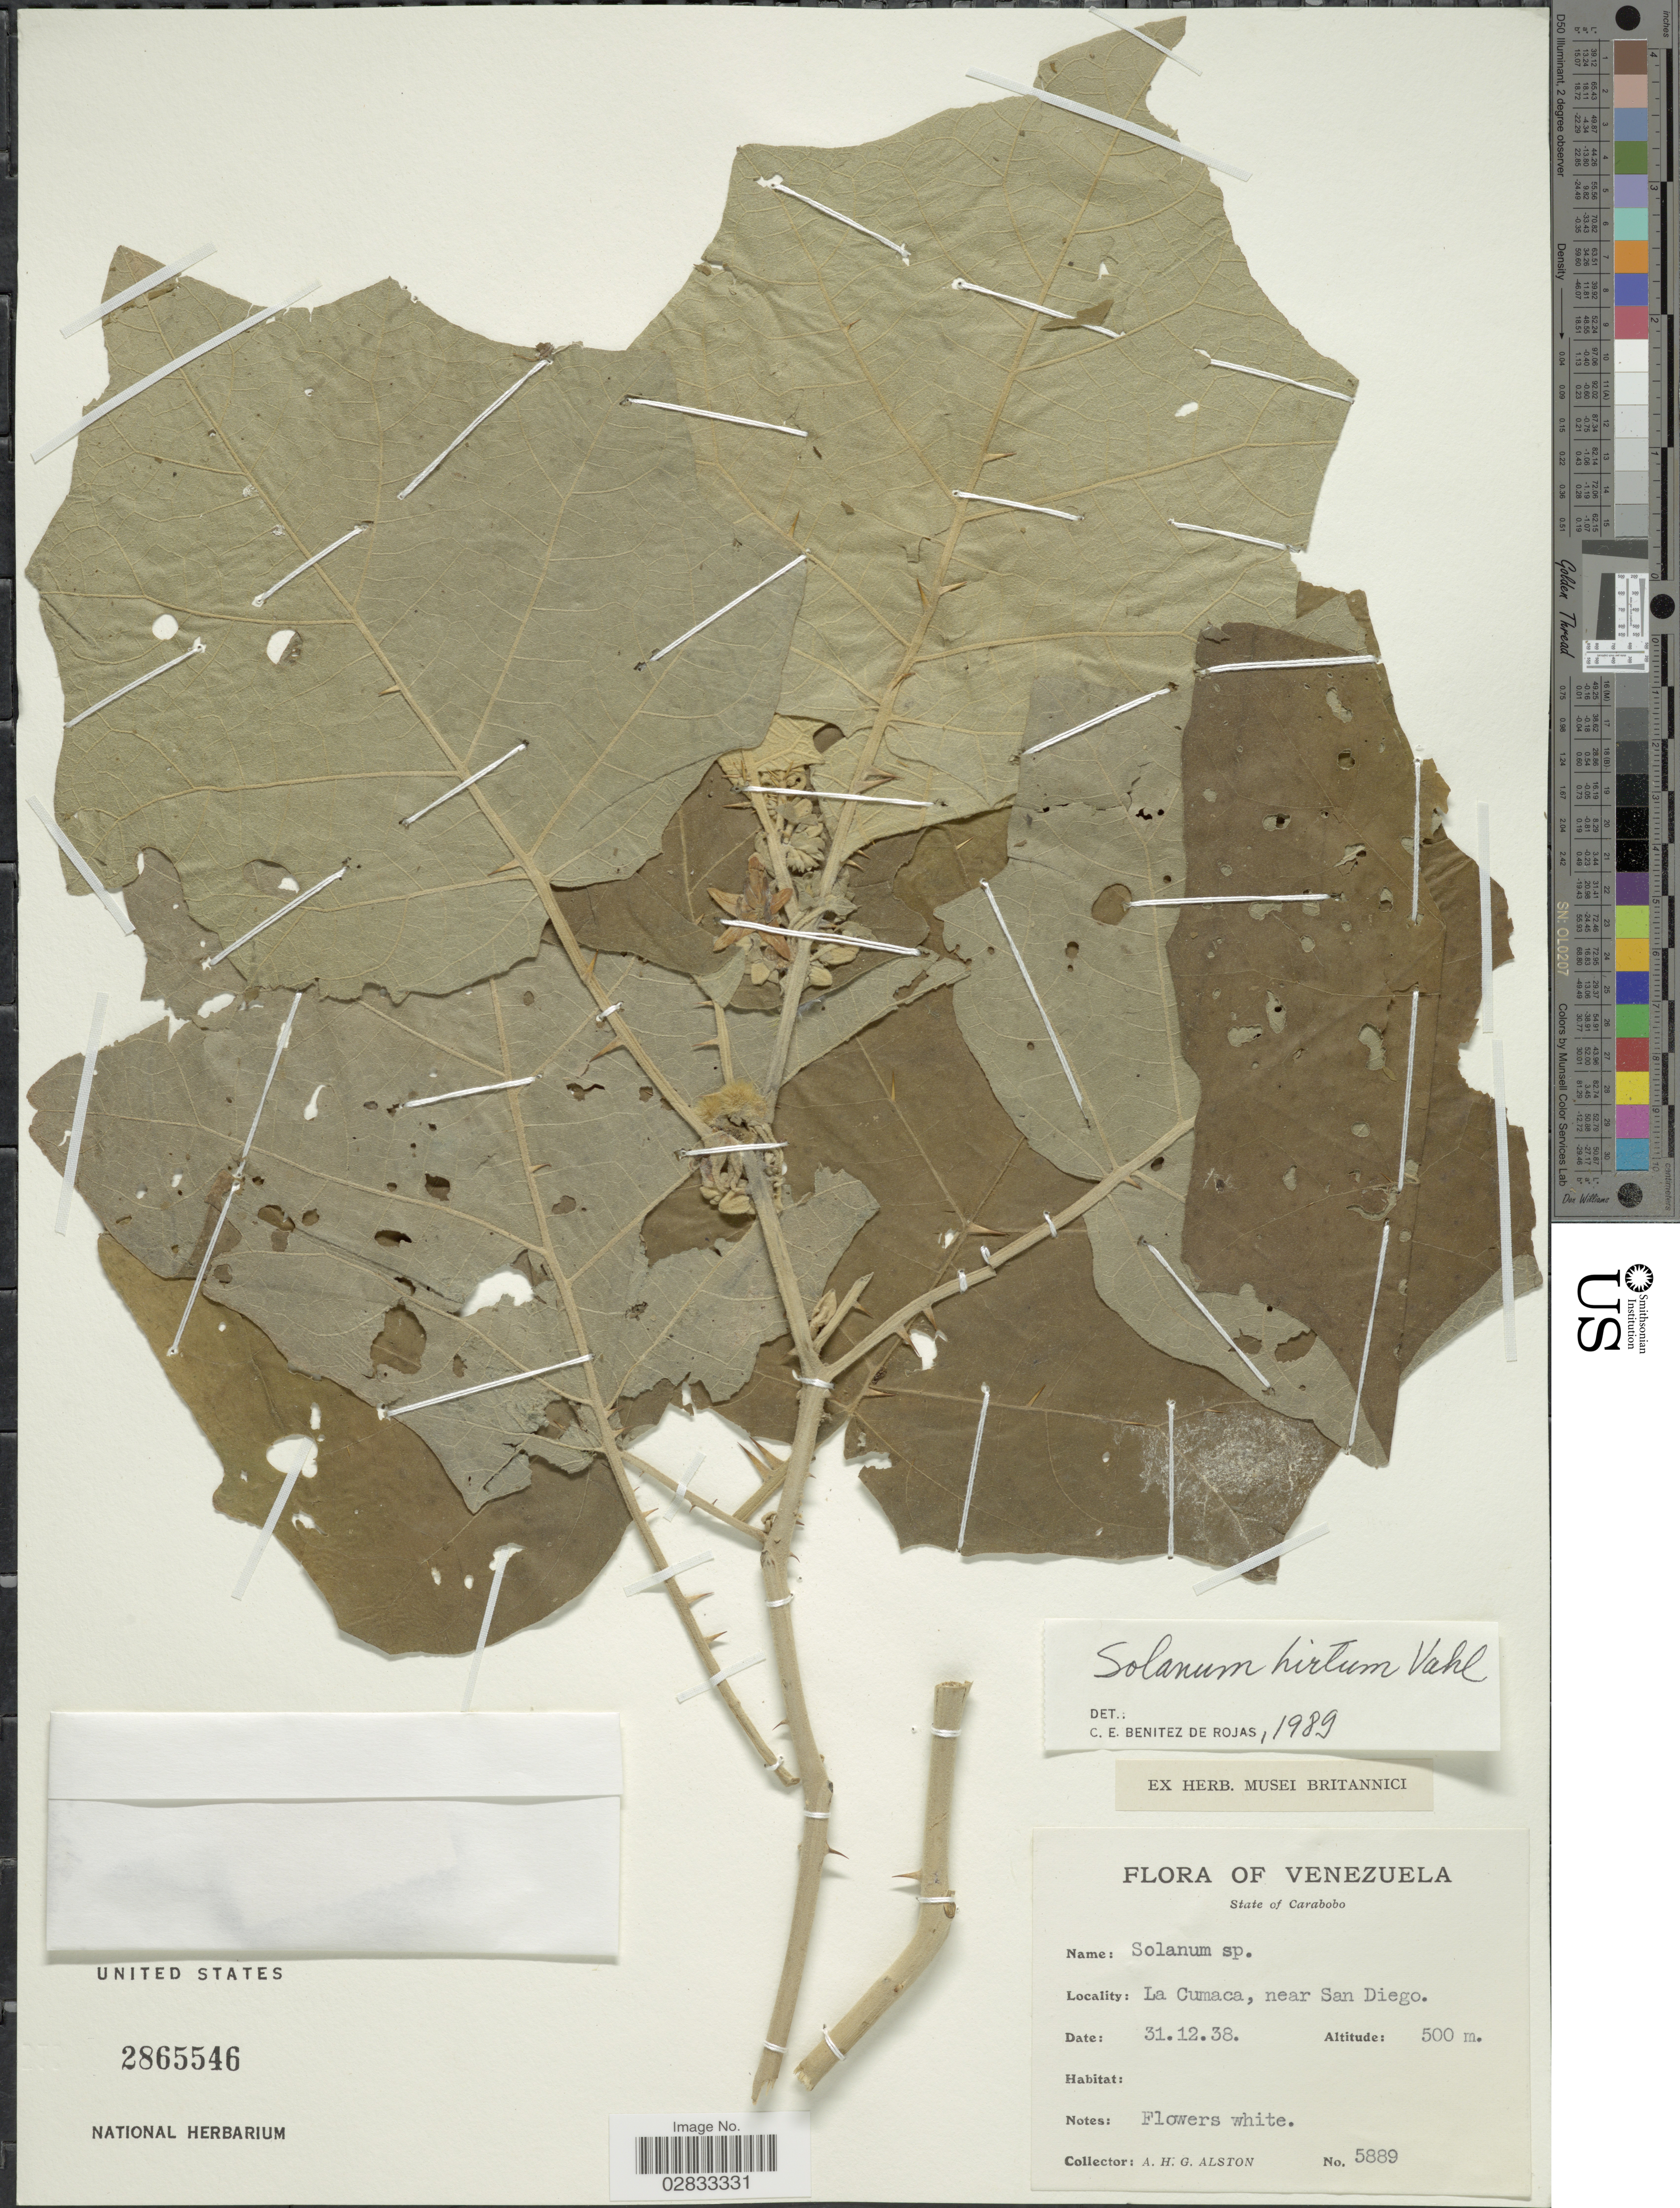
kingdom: Plantae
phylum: Tracheophyta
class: Magnoliopsida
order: Solanales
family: Solanaceae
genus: Solanum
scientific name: Solanum hirtum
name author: Vahl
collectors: A. H. Alston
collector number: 5889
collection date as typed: Transcribed d/m/y: 31/12/38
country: Venezuela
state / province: Carabobo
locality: La Cumaca, near San Diego.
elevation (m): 500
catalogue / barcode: US 2865546